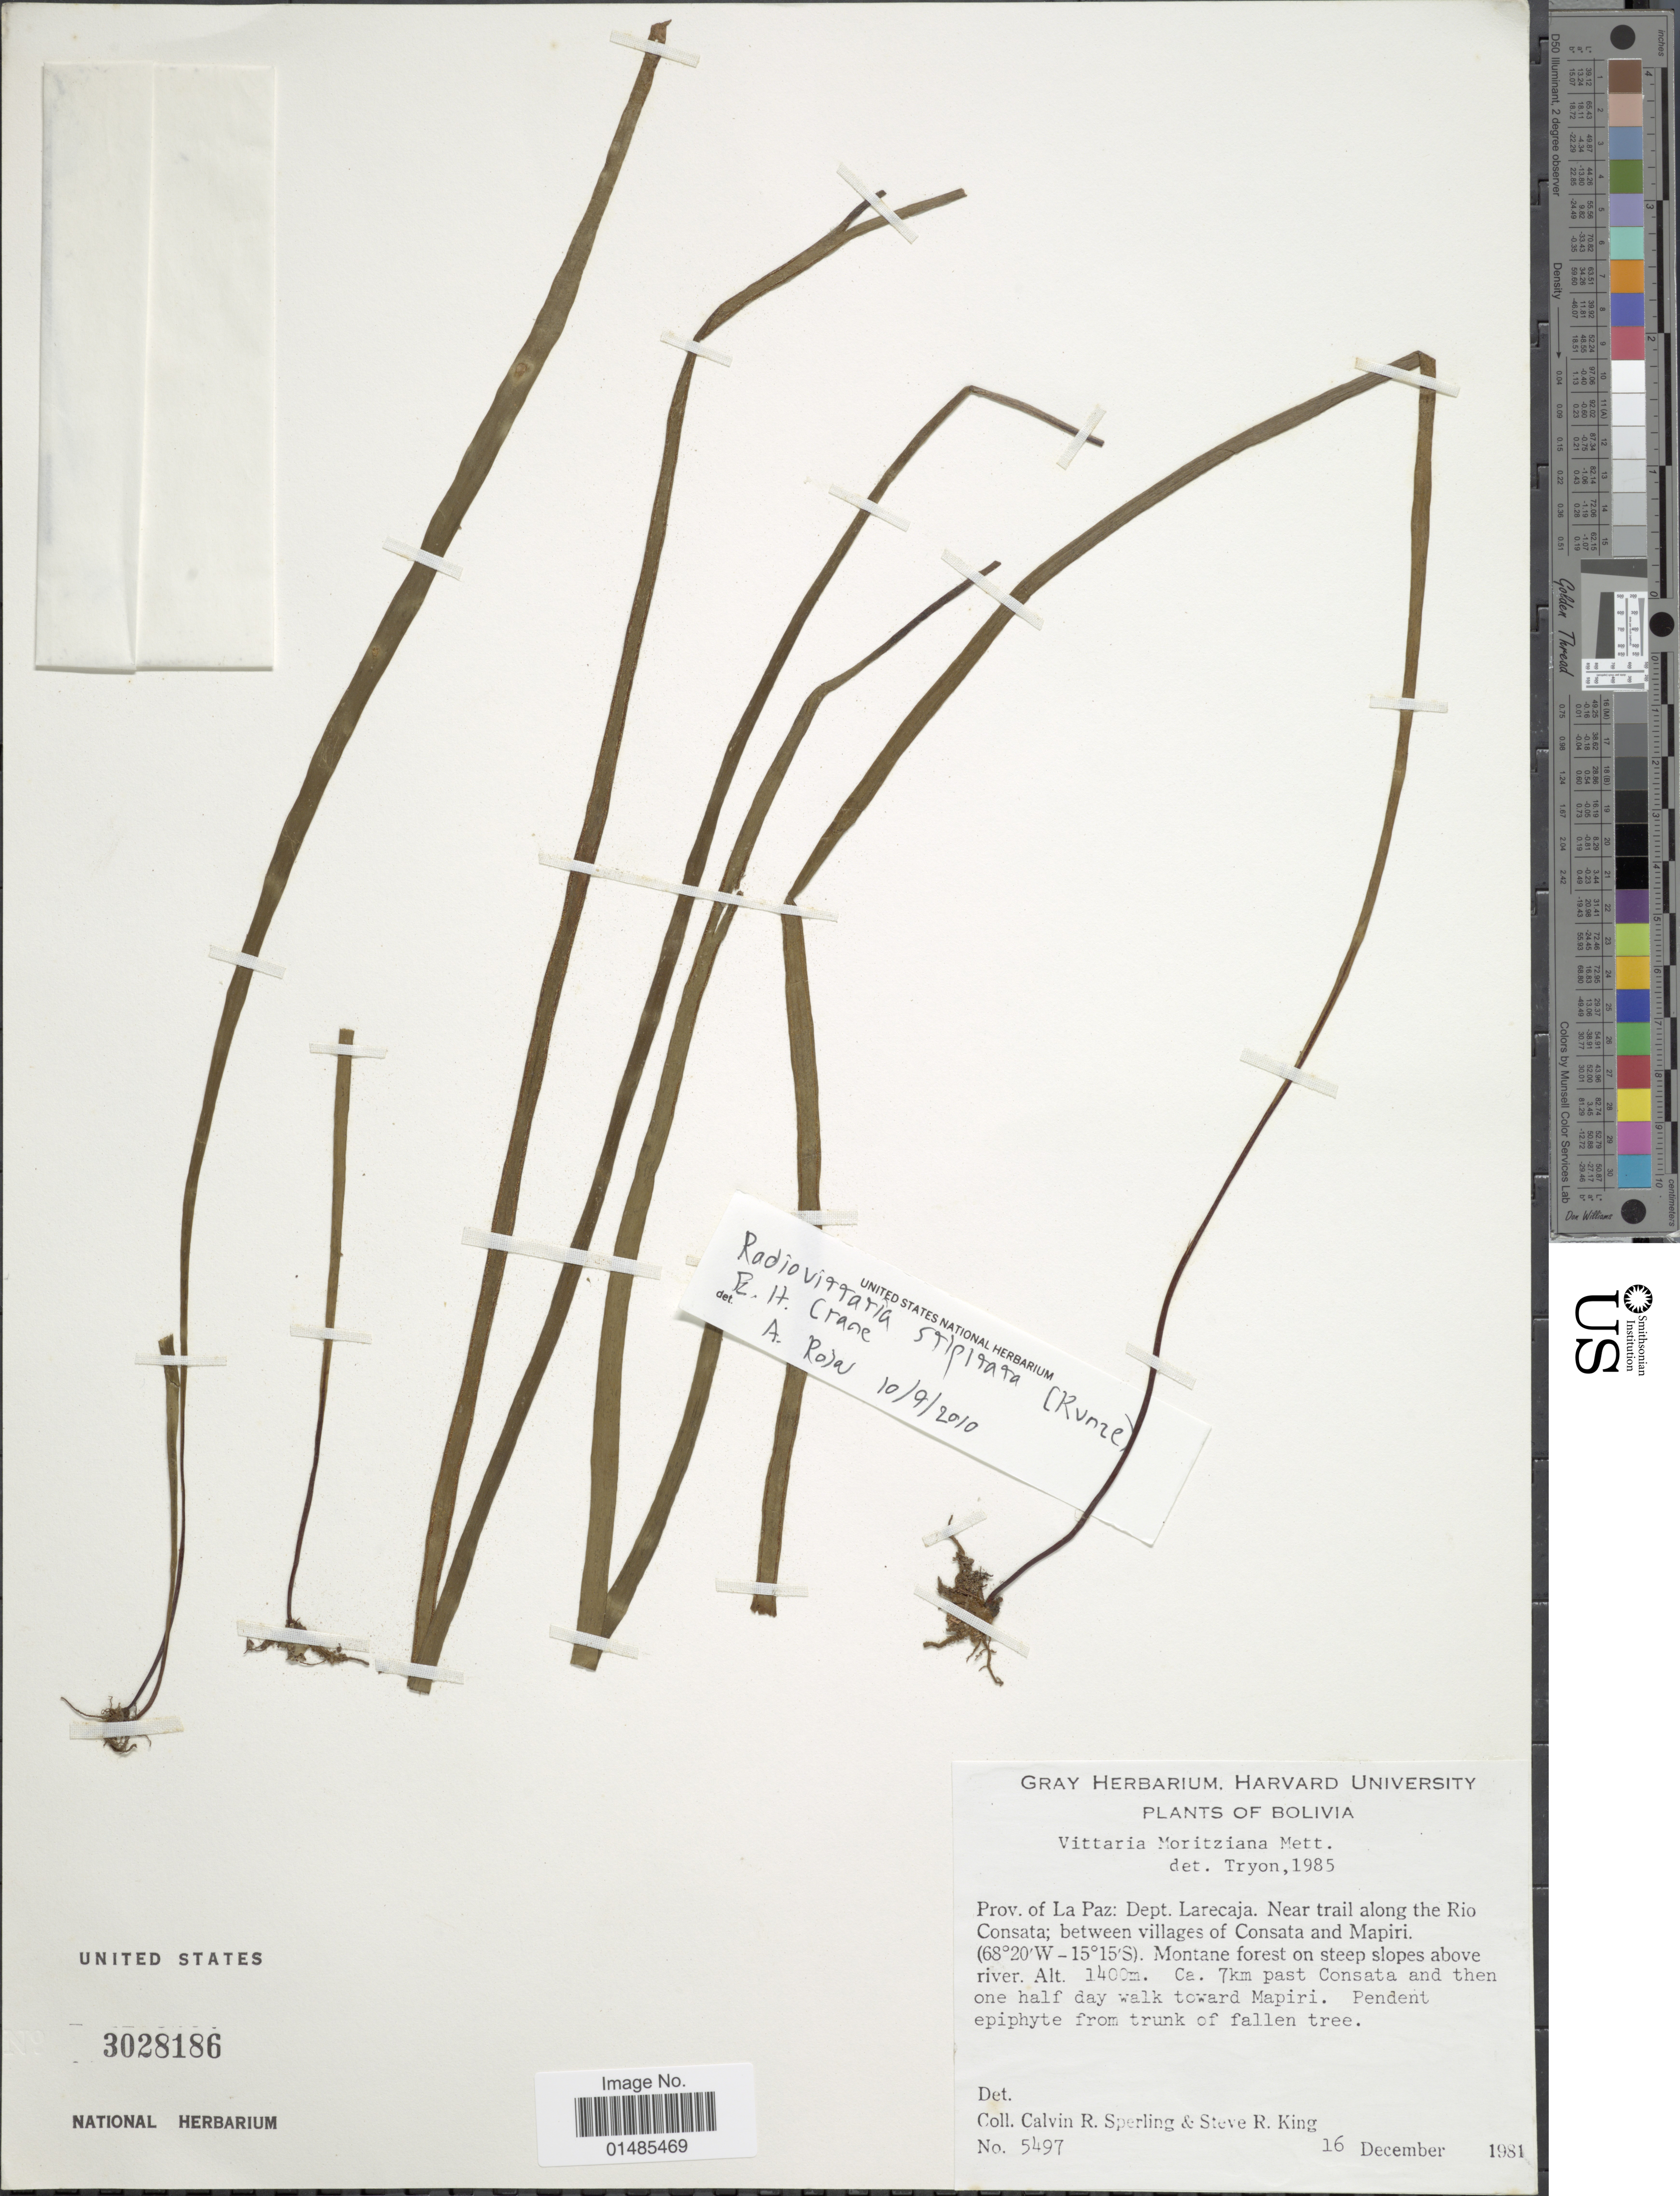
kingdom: Plantae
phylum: Tracheophyta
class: Polypodiopsida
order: Polypodiales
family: Pteridaceae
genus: Radiovittaria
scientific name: Radiovittaria stipitata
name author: (Kunze) E.H. Crane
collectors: C. R. Sperling & S. R. King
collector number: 5497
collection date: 1981-12-16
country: Bolivia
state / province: La Paz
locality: Dept. Larecaja. Near trail along the Rio Consata; between villages of Consata and Mapiri.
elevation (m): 1400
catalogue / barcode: US 3028186